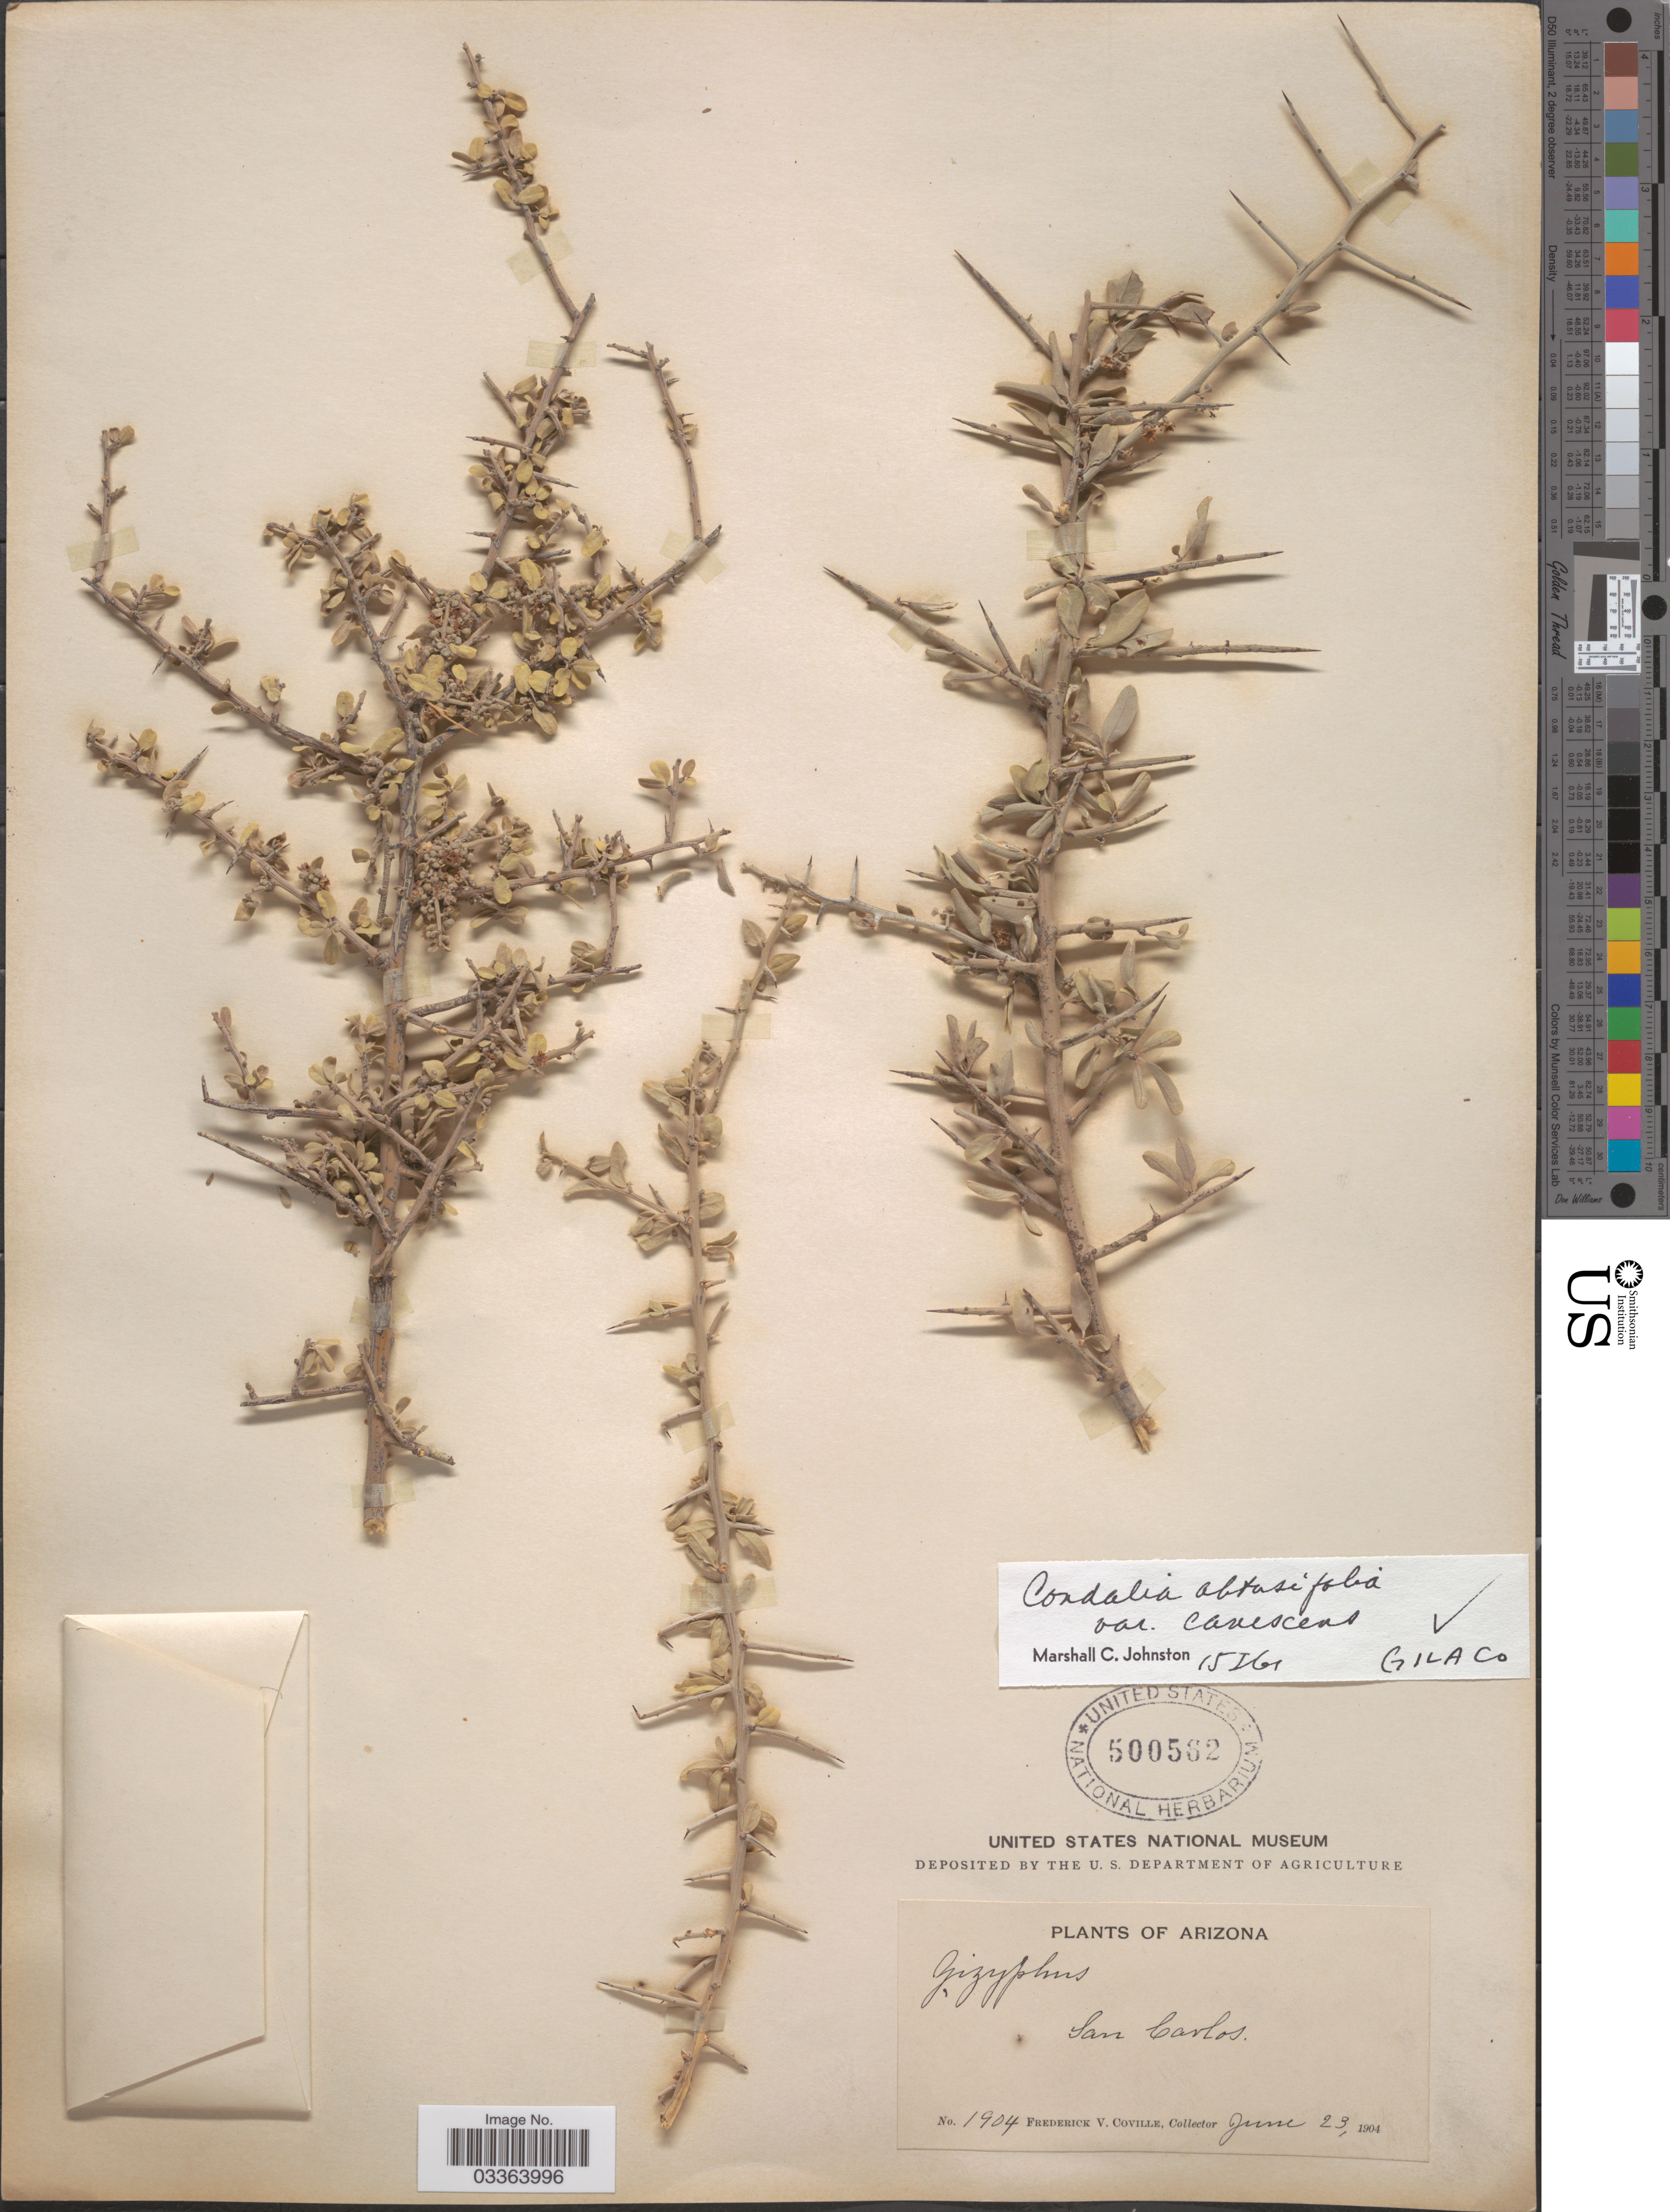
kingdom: Plantae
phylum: Tracheophyta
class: Magnoliopsida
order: Rosales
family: Rhamnaceae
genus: Sarcomphalus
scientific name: Sarcomphalus obtusifolius var. canescens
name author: (A. Gray) Hauenschild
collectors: F. V. Coville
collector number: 1904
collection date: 1904-06-23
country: United States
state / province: Arizona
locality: San Carlos.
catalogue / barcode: US 500562